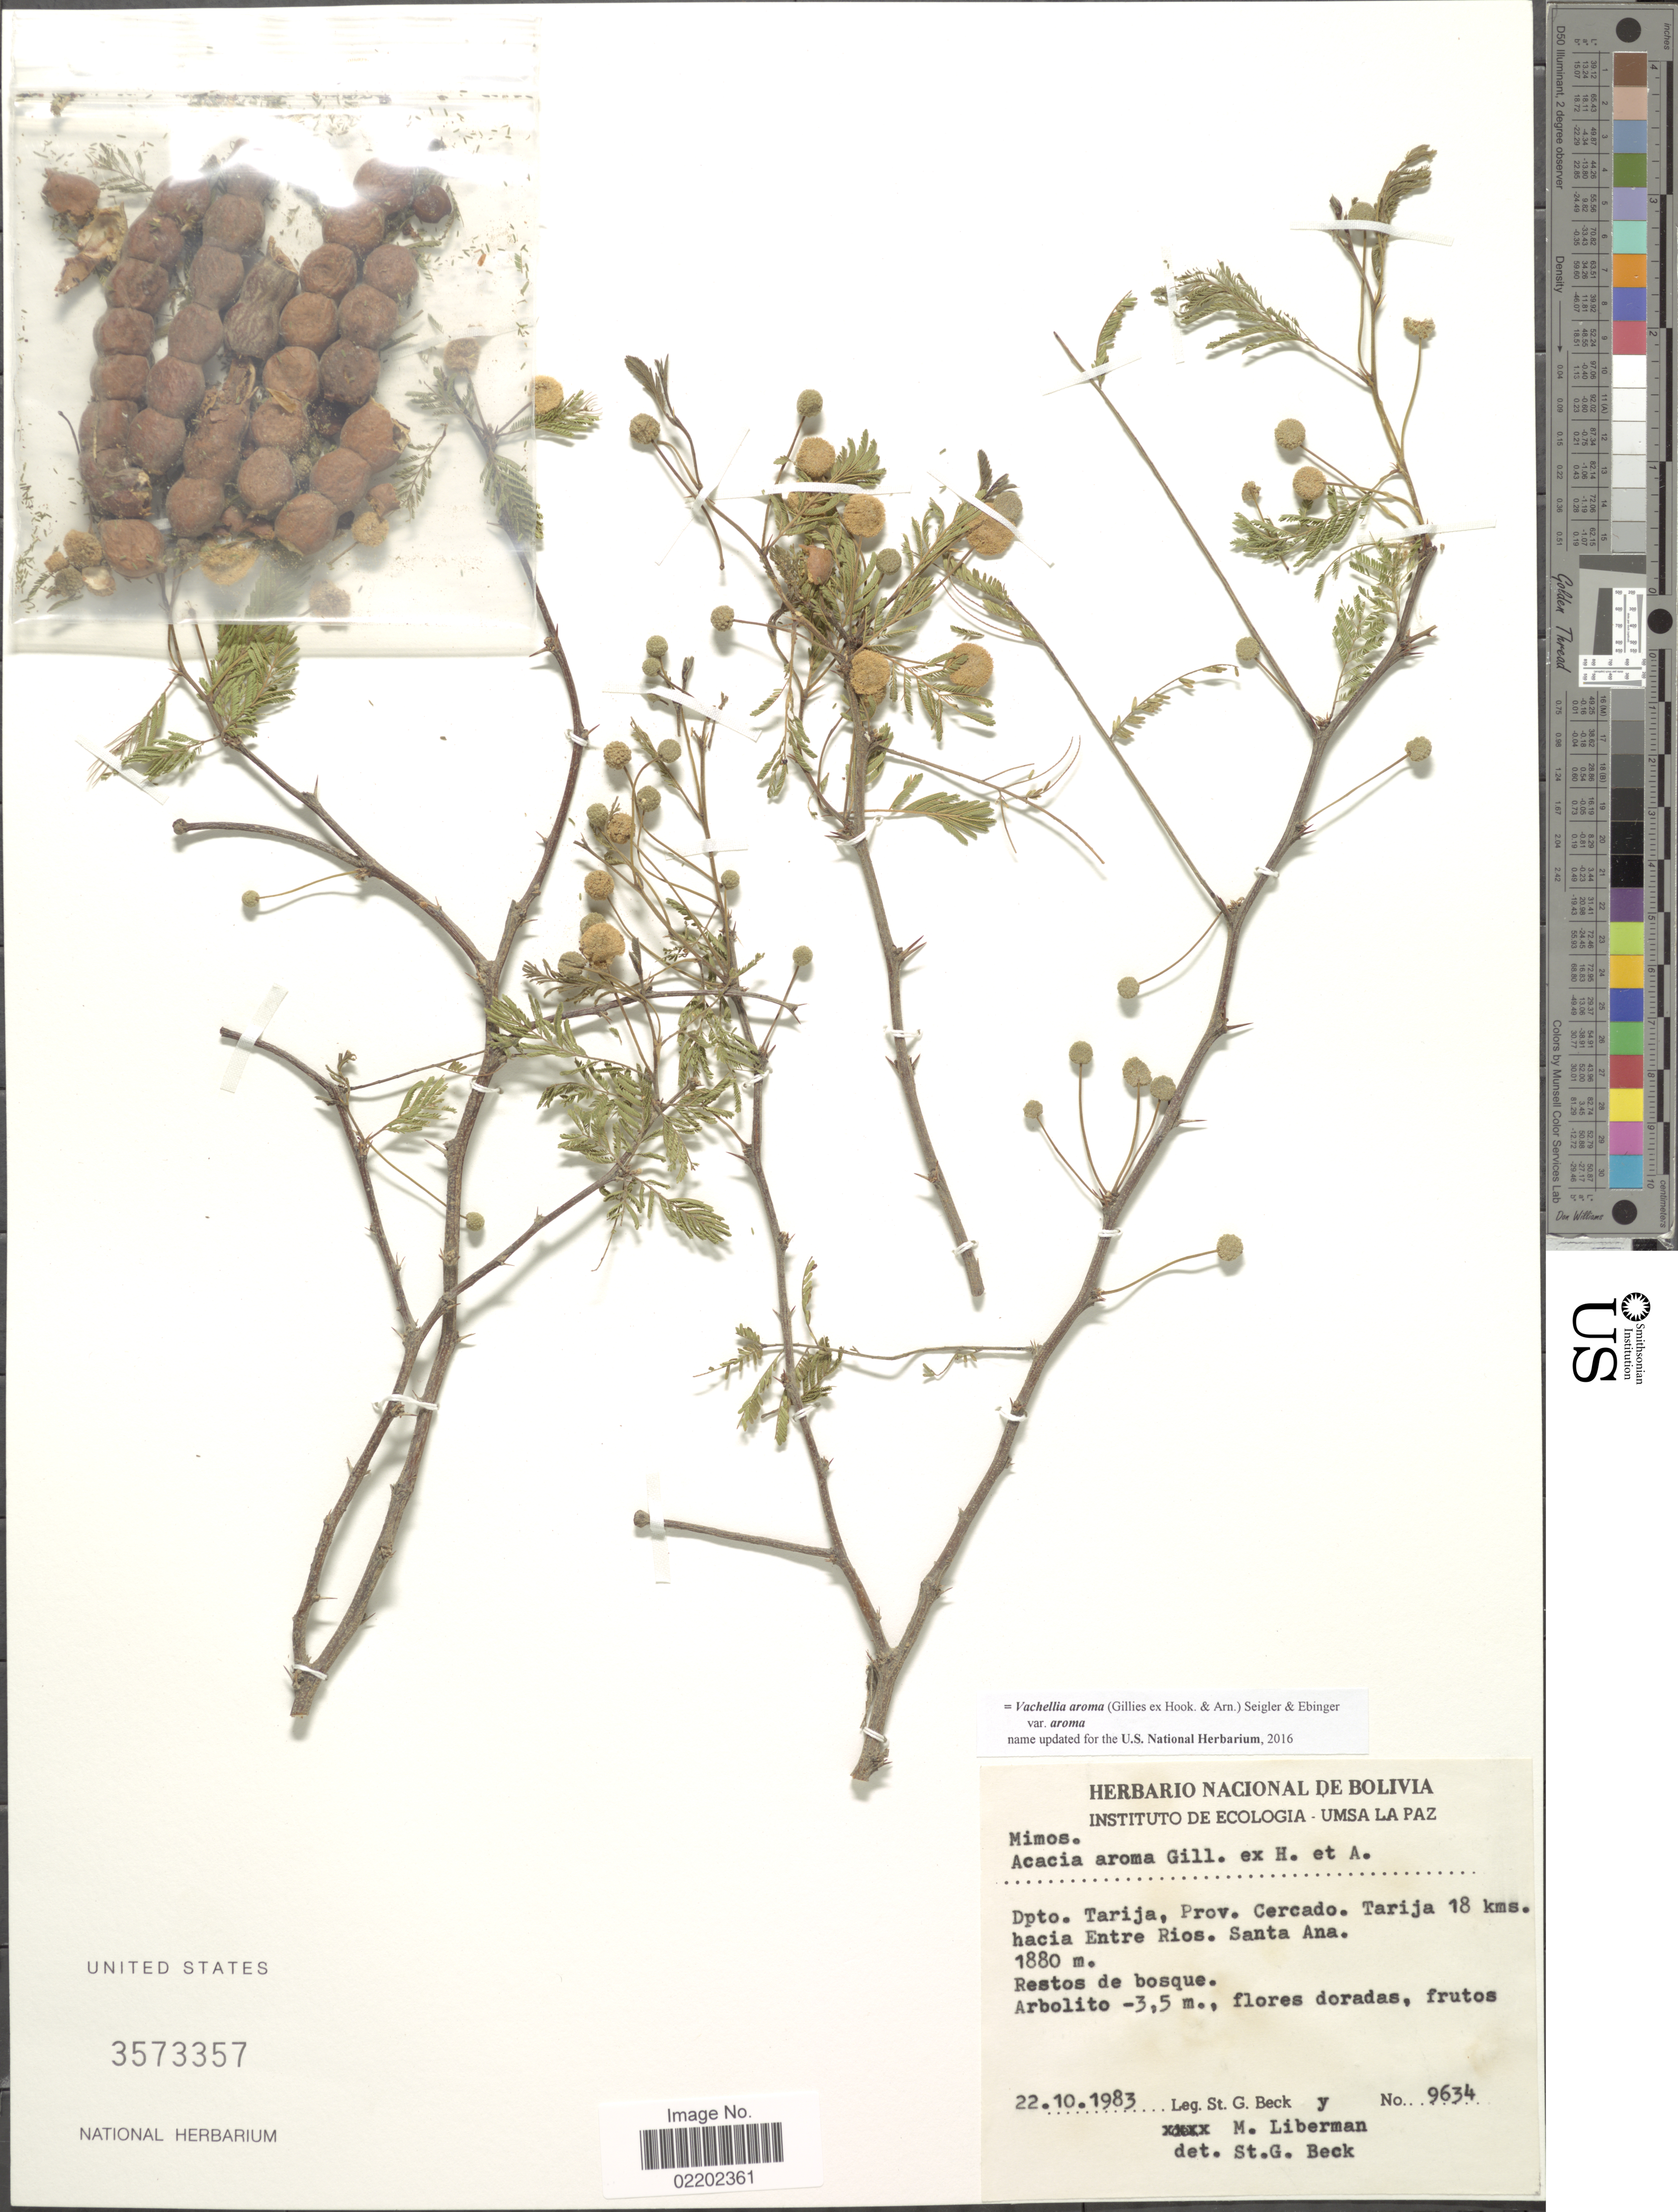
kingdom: Plantae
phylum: Tracheophyta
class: Magnoliopsida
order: Fabales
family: Fabaceae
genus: Vachellia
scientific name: Vachellia aroma var. aroma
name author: (Gillies ex Hook. & Arn.) Seigler & Ebinger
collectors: S. G. Beck & M. Liberman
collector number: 9634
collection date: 1983-10-22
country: Bolivia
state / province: Tarija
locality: Dpto Tarija, Prov. Cercado. Tarija 18 kms hacia Entre Rios. Santa Ana, Restos de bosque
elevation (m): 1880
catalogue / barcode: US 3573357